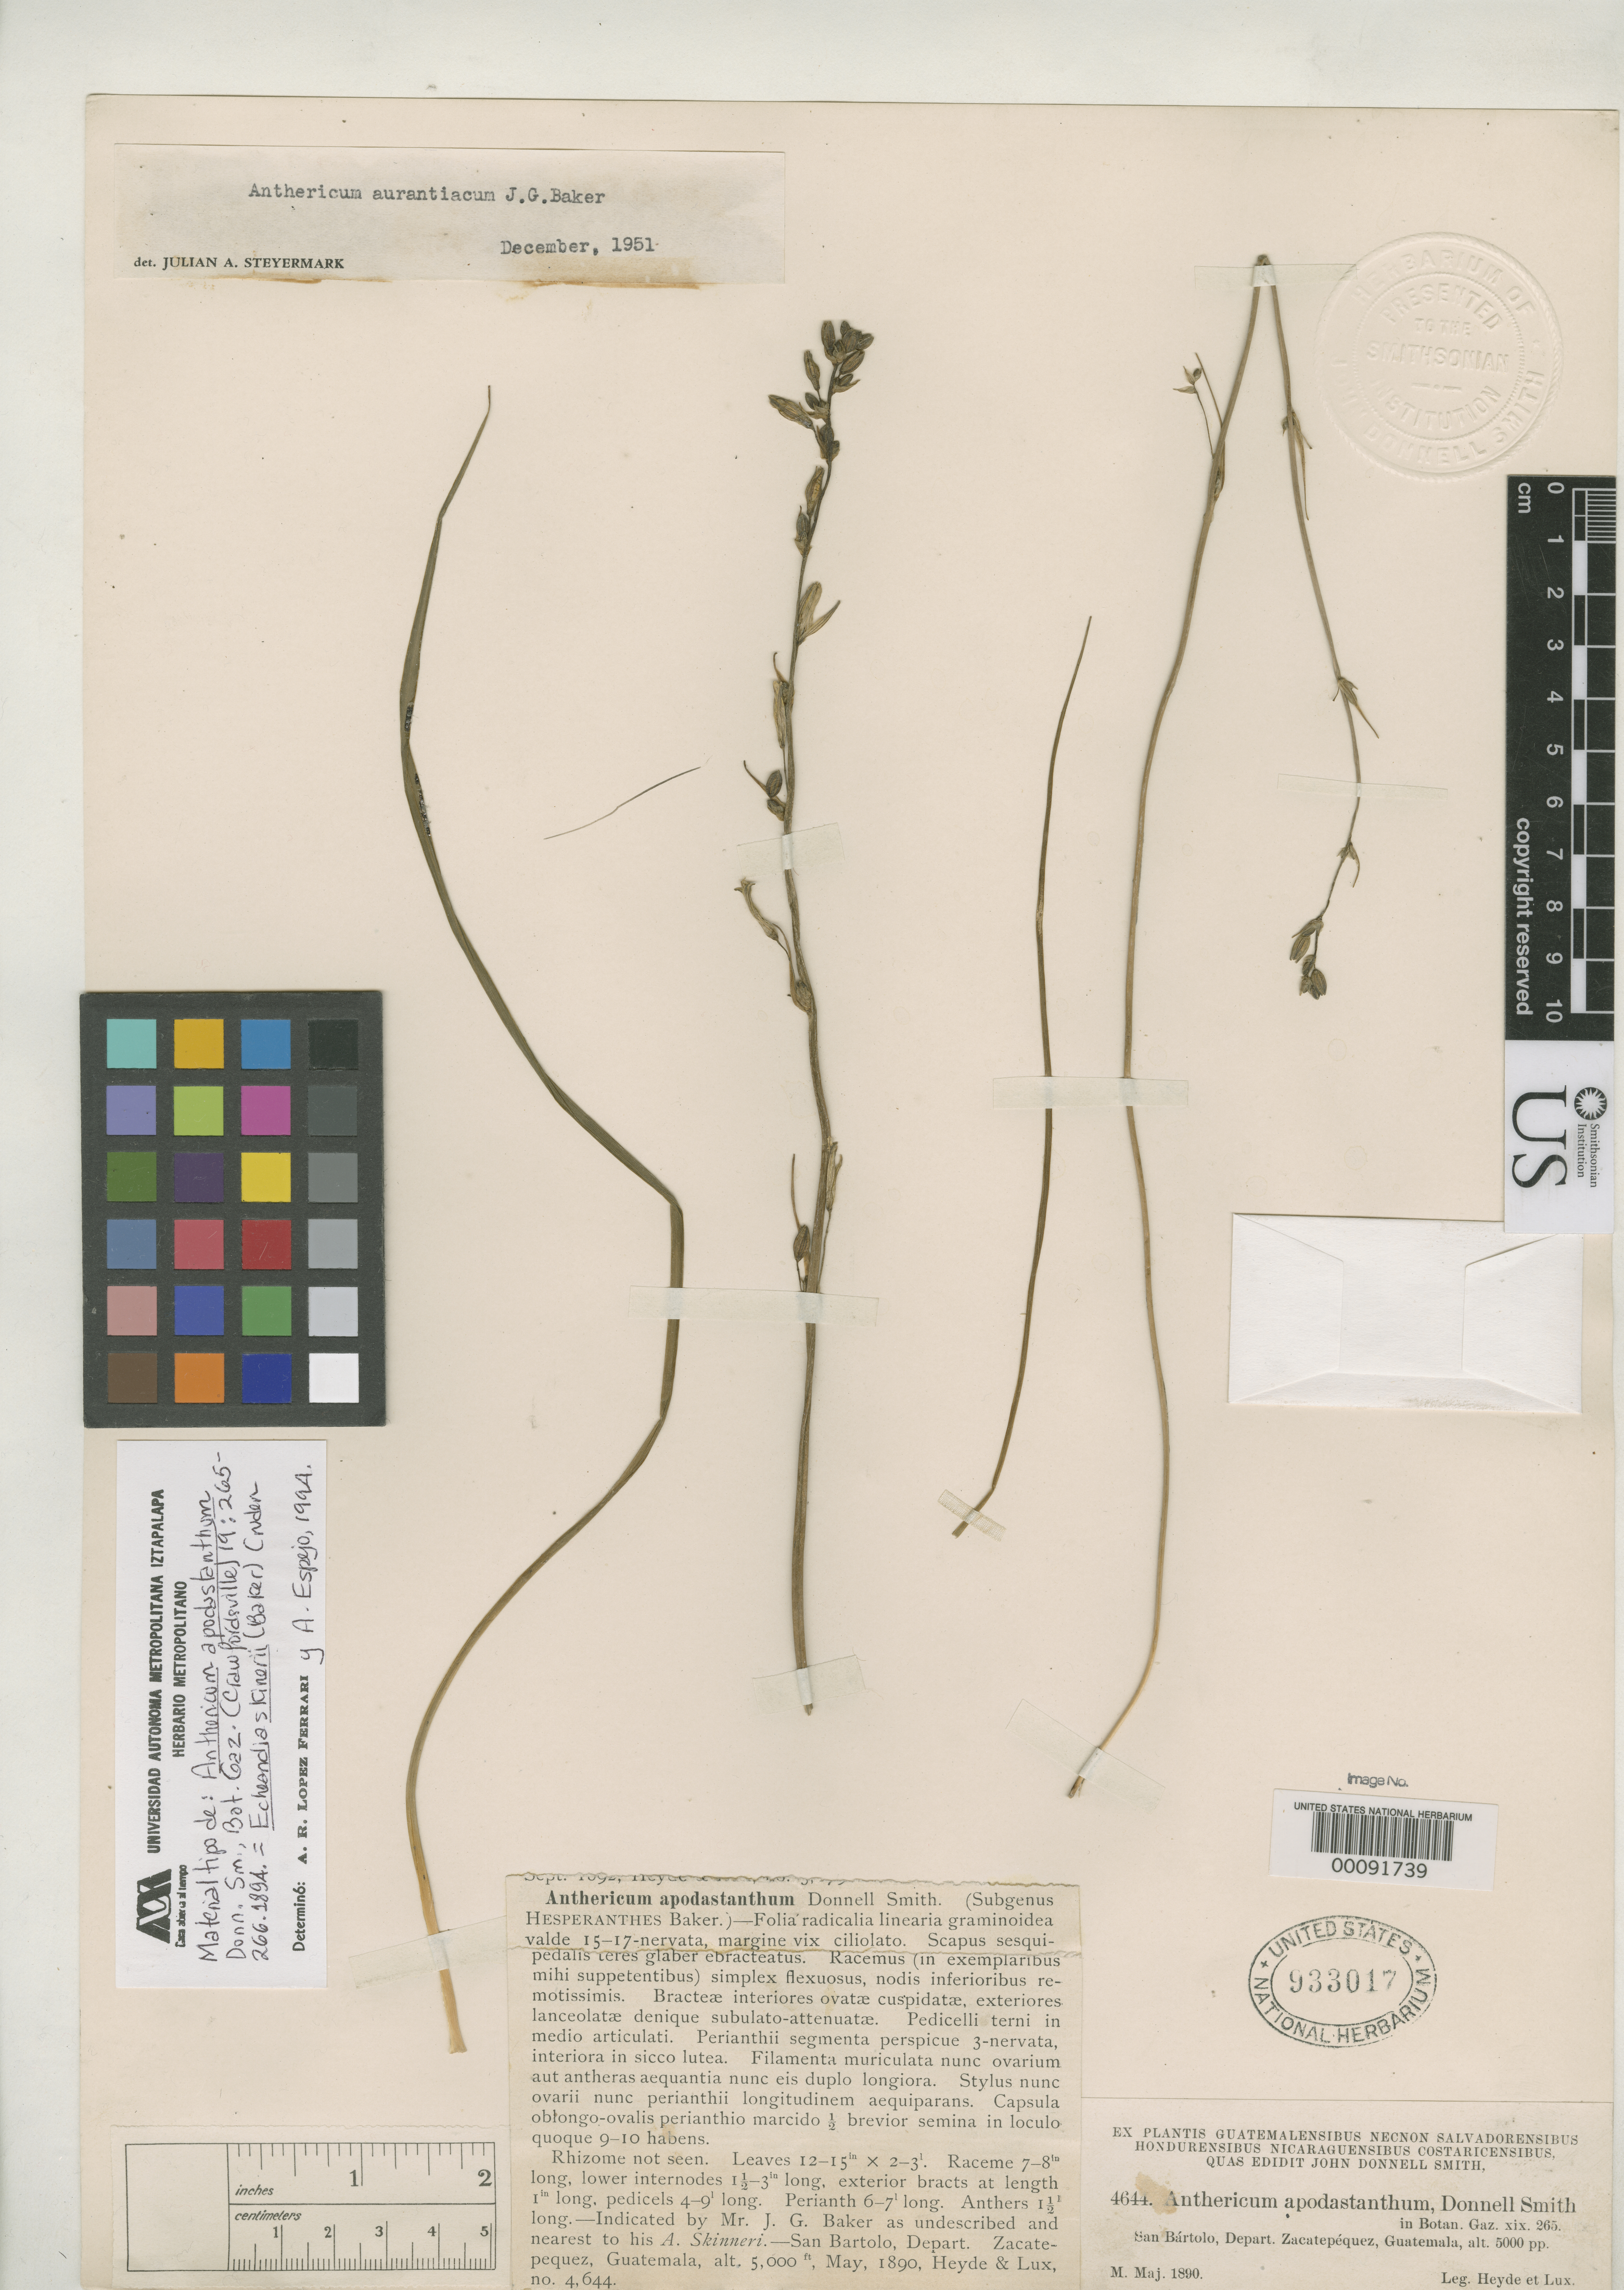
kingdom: Plantae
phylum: Tracheophyta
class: Liliopsida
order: Asparagales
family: Asparagaceae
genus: Anthericum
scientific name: Anthericum apodastanthum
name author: Donn. Sm.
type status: Type Collection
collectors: E. T. Heyde & E. Lux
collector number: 4644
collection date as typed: May 1890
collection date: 1890-05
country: Guatemala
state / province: Sacatepéquez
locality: San Bartolo.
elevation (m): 1524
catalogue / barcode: US 933017